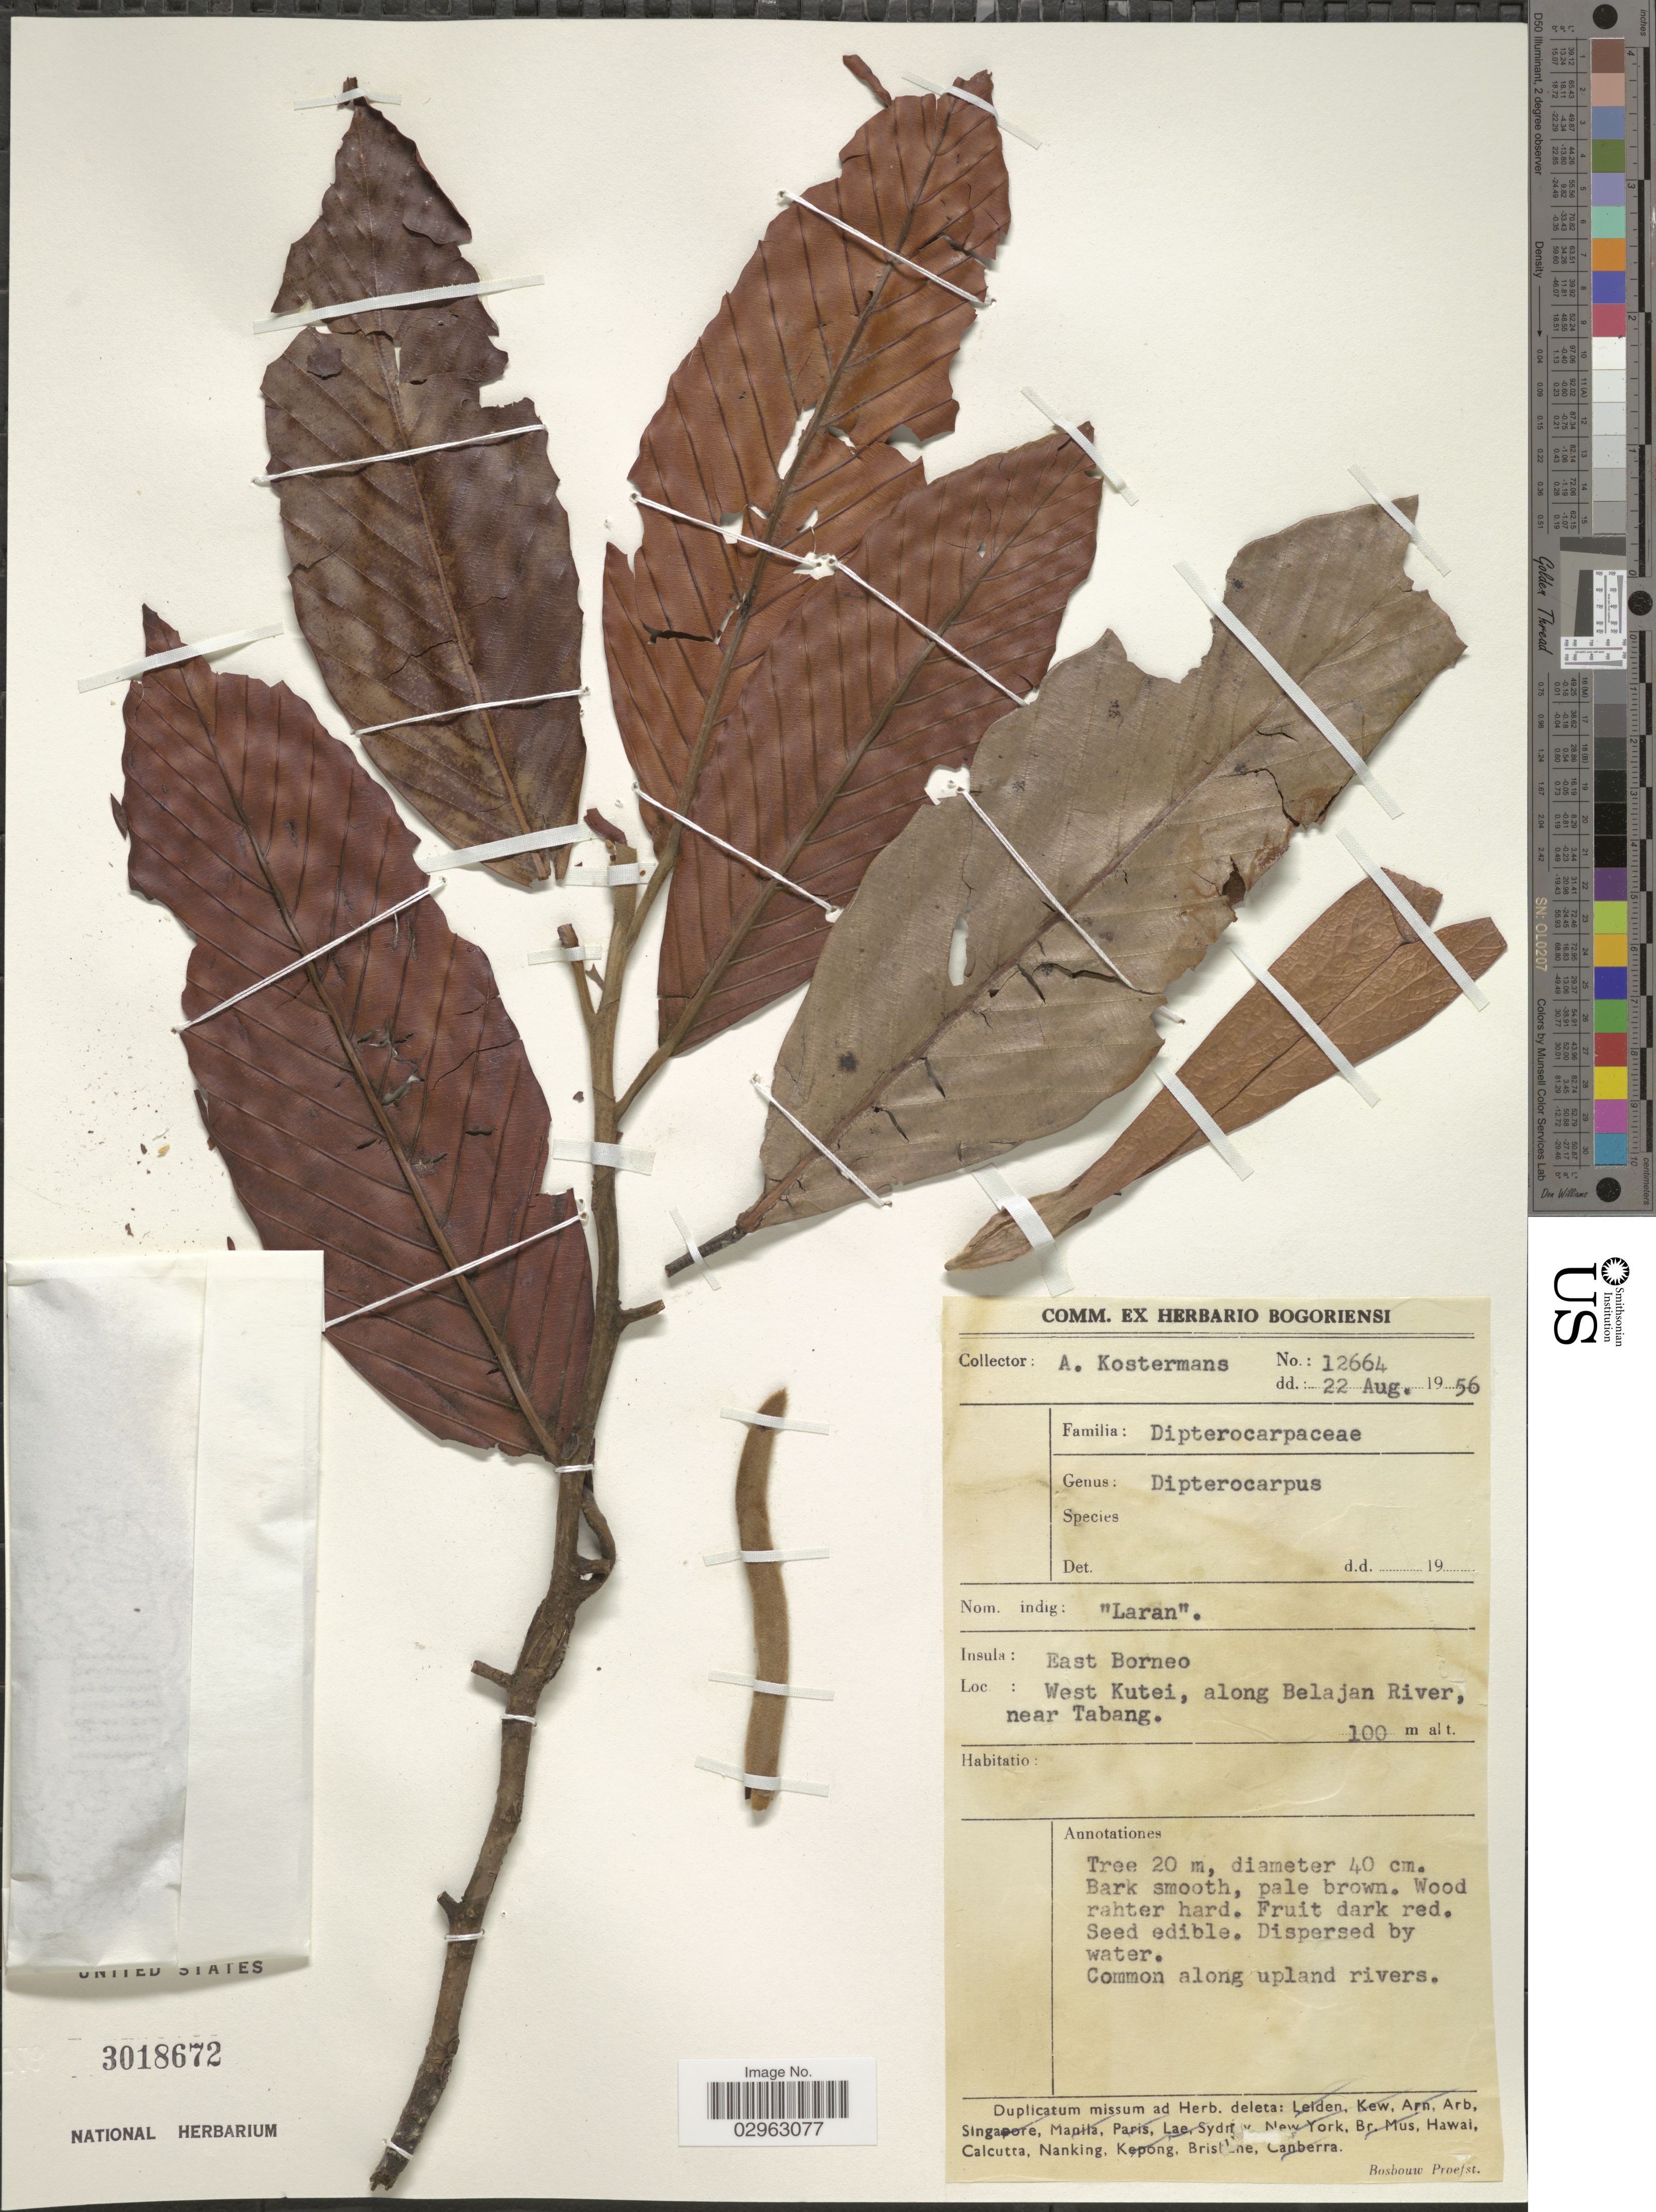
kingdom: Plantae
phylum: Tracheophyta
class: Magnoliopsida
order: Malvales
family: Dipterocarpaceae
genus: Dipterocarpus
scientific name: Dipterocarpus sp.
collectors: A. J. G. Kostermans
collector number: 12664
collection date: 1956-08-22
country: Indonesia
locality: East Borneo. West Kutei, along Belajan River, near Tabang.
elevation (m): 100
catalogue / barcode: US 3018672